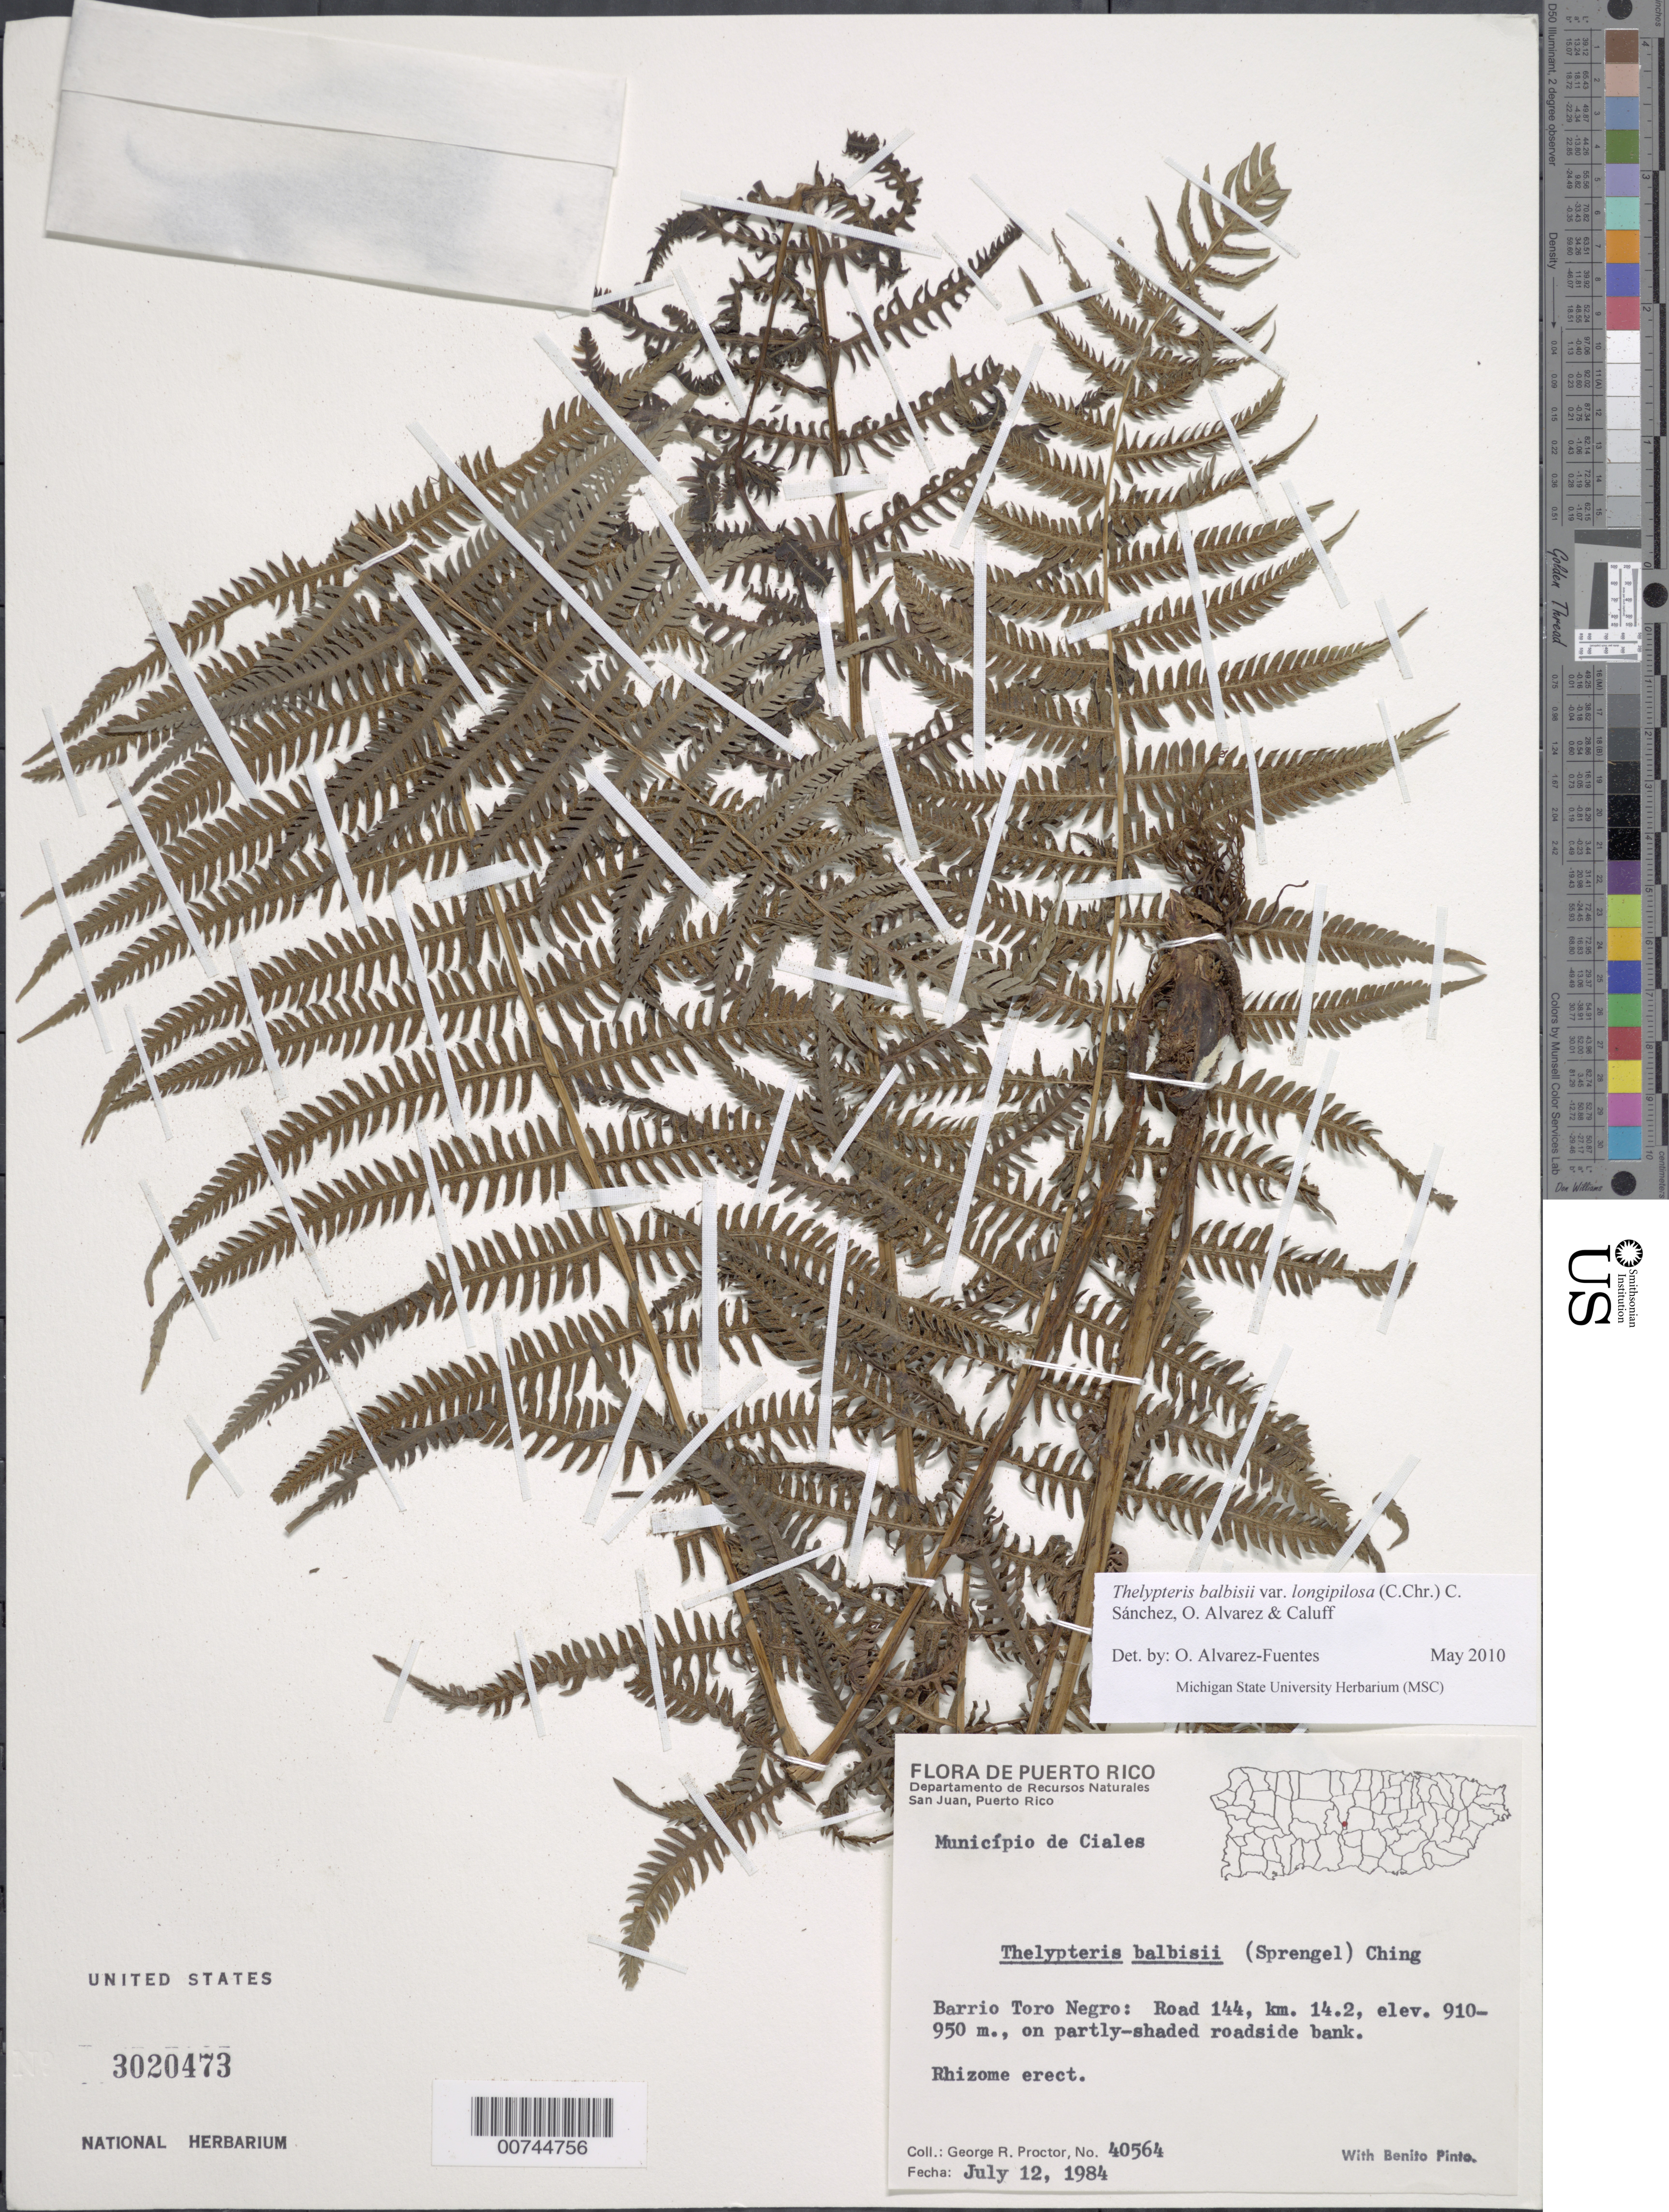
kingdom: Plantae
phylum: Tracheophyta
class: Polypodiopsida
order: Polypodiales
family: Thelypteridaceae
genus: Amauropelta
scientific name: Amauropelta balbisii (Spreng.) comb. nov., ined. 2015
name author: (Spreng.)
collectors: G. R. Proctor & B. Pinto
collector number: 40564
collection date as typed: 12 Jul 1984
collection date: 1984-07-12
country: Puerto Rico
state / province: Ciales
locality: Barrio Toro Negro: Road 144, km 14.2, Municipio de Ciales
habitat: On partly-shaded roadside bank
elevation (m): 910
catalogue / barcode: US 3020473